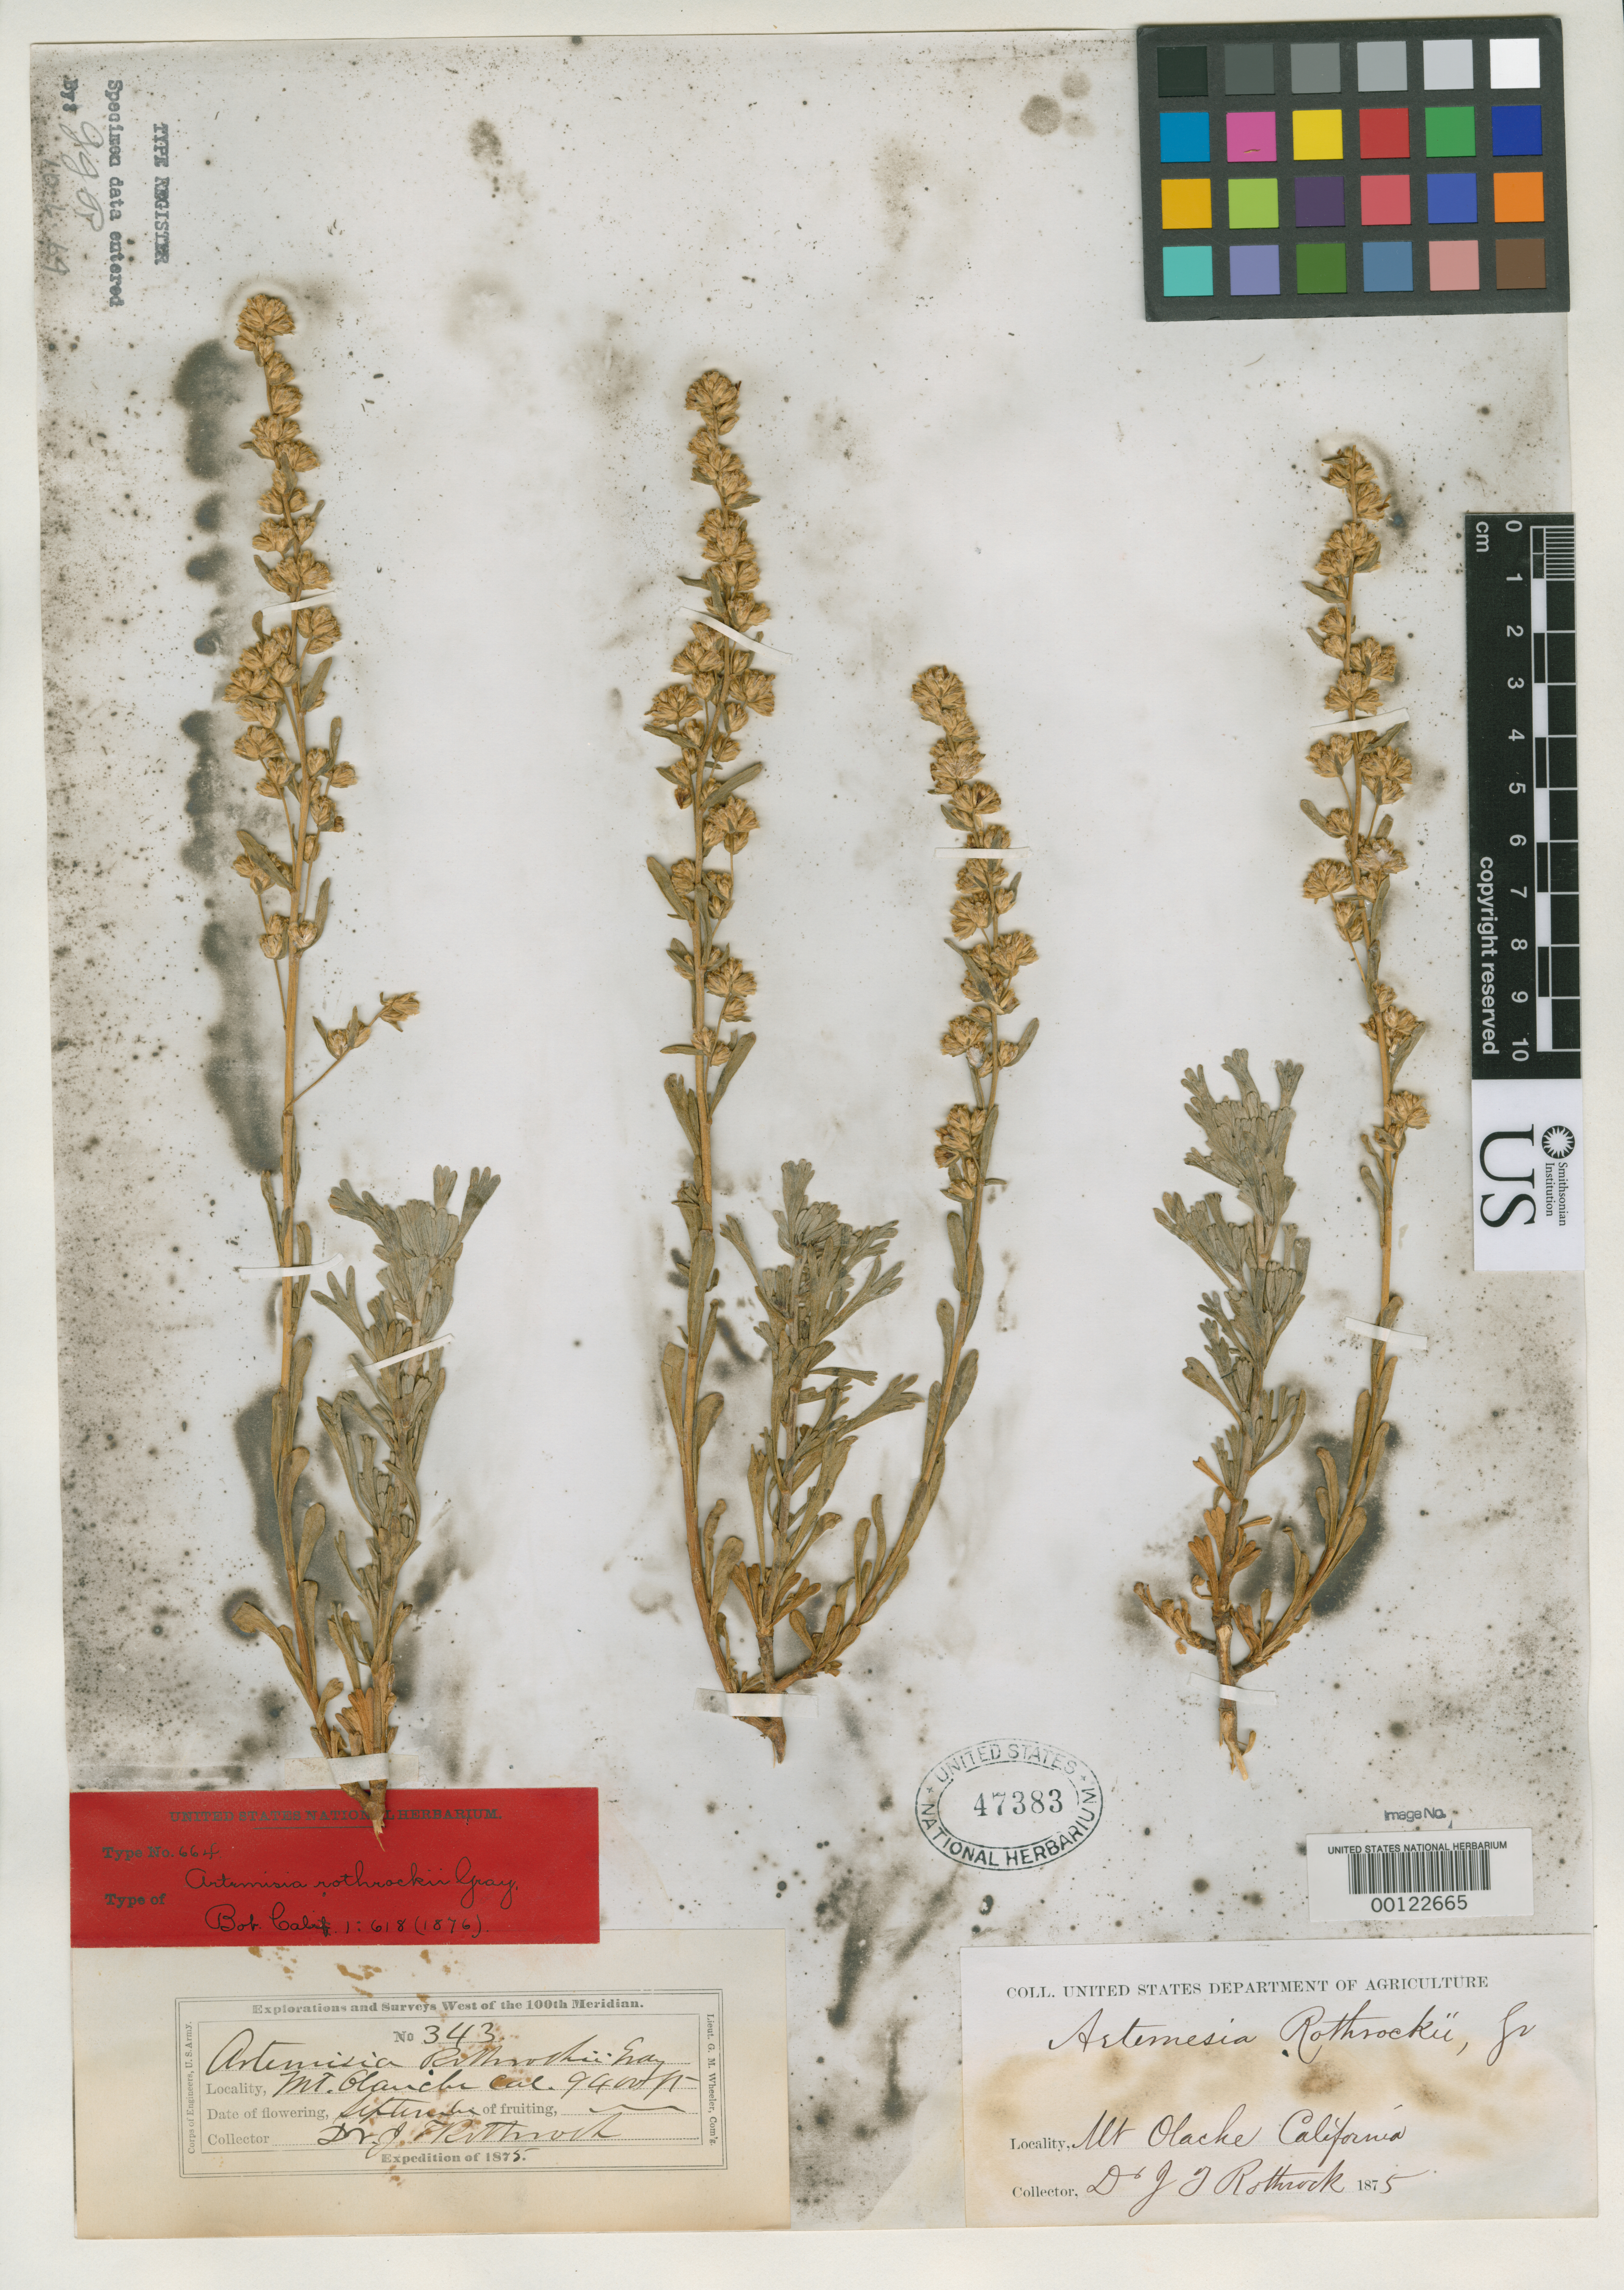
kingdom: Plantae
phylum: Tracheophyta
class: Magnoliopsida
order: Asterales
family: Asteraceae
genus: Artemisia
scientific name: Artemisia rothrockii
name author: A. Gray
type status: Syntype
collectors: J. T. Rothrock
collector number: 343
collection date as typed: Sep 1875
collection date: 1875-09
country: United States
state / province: California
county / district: Tulare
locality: Olanche Mt.; alt. 8000-9300 ft.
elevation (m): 2438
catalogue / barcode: US 47383